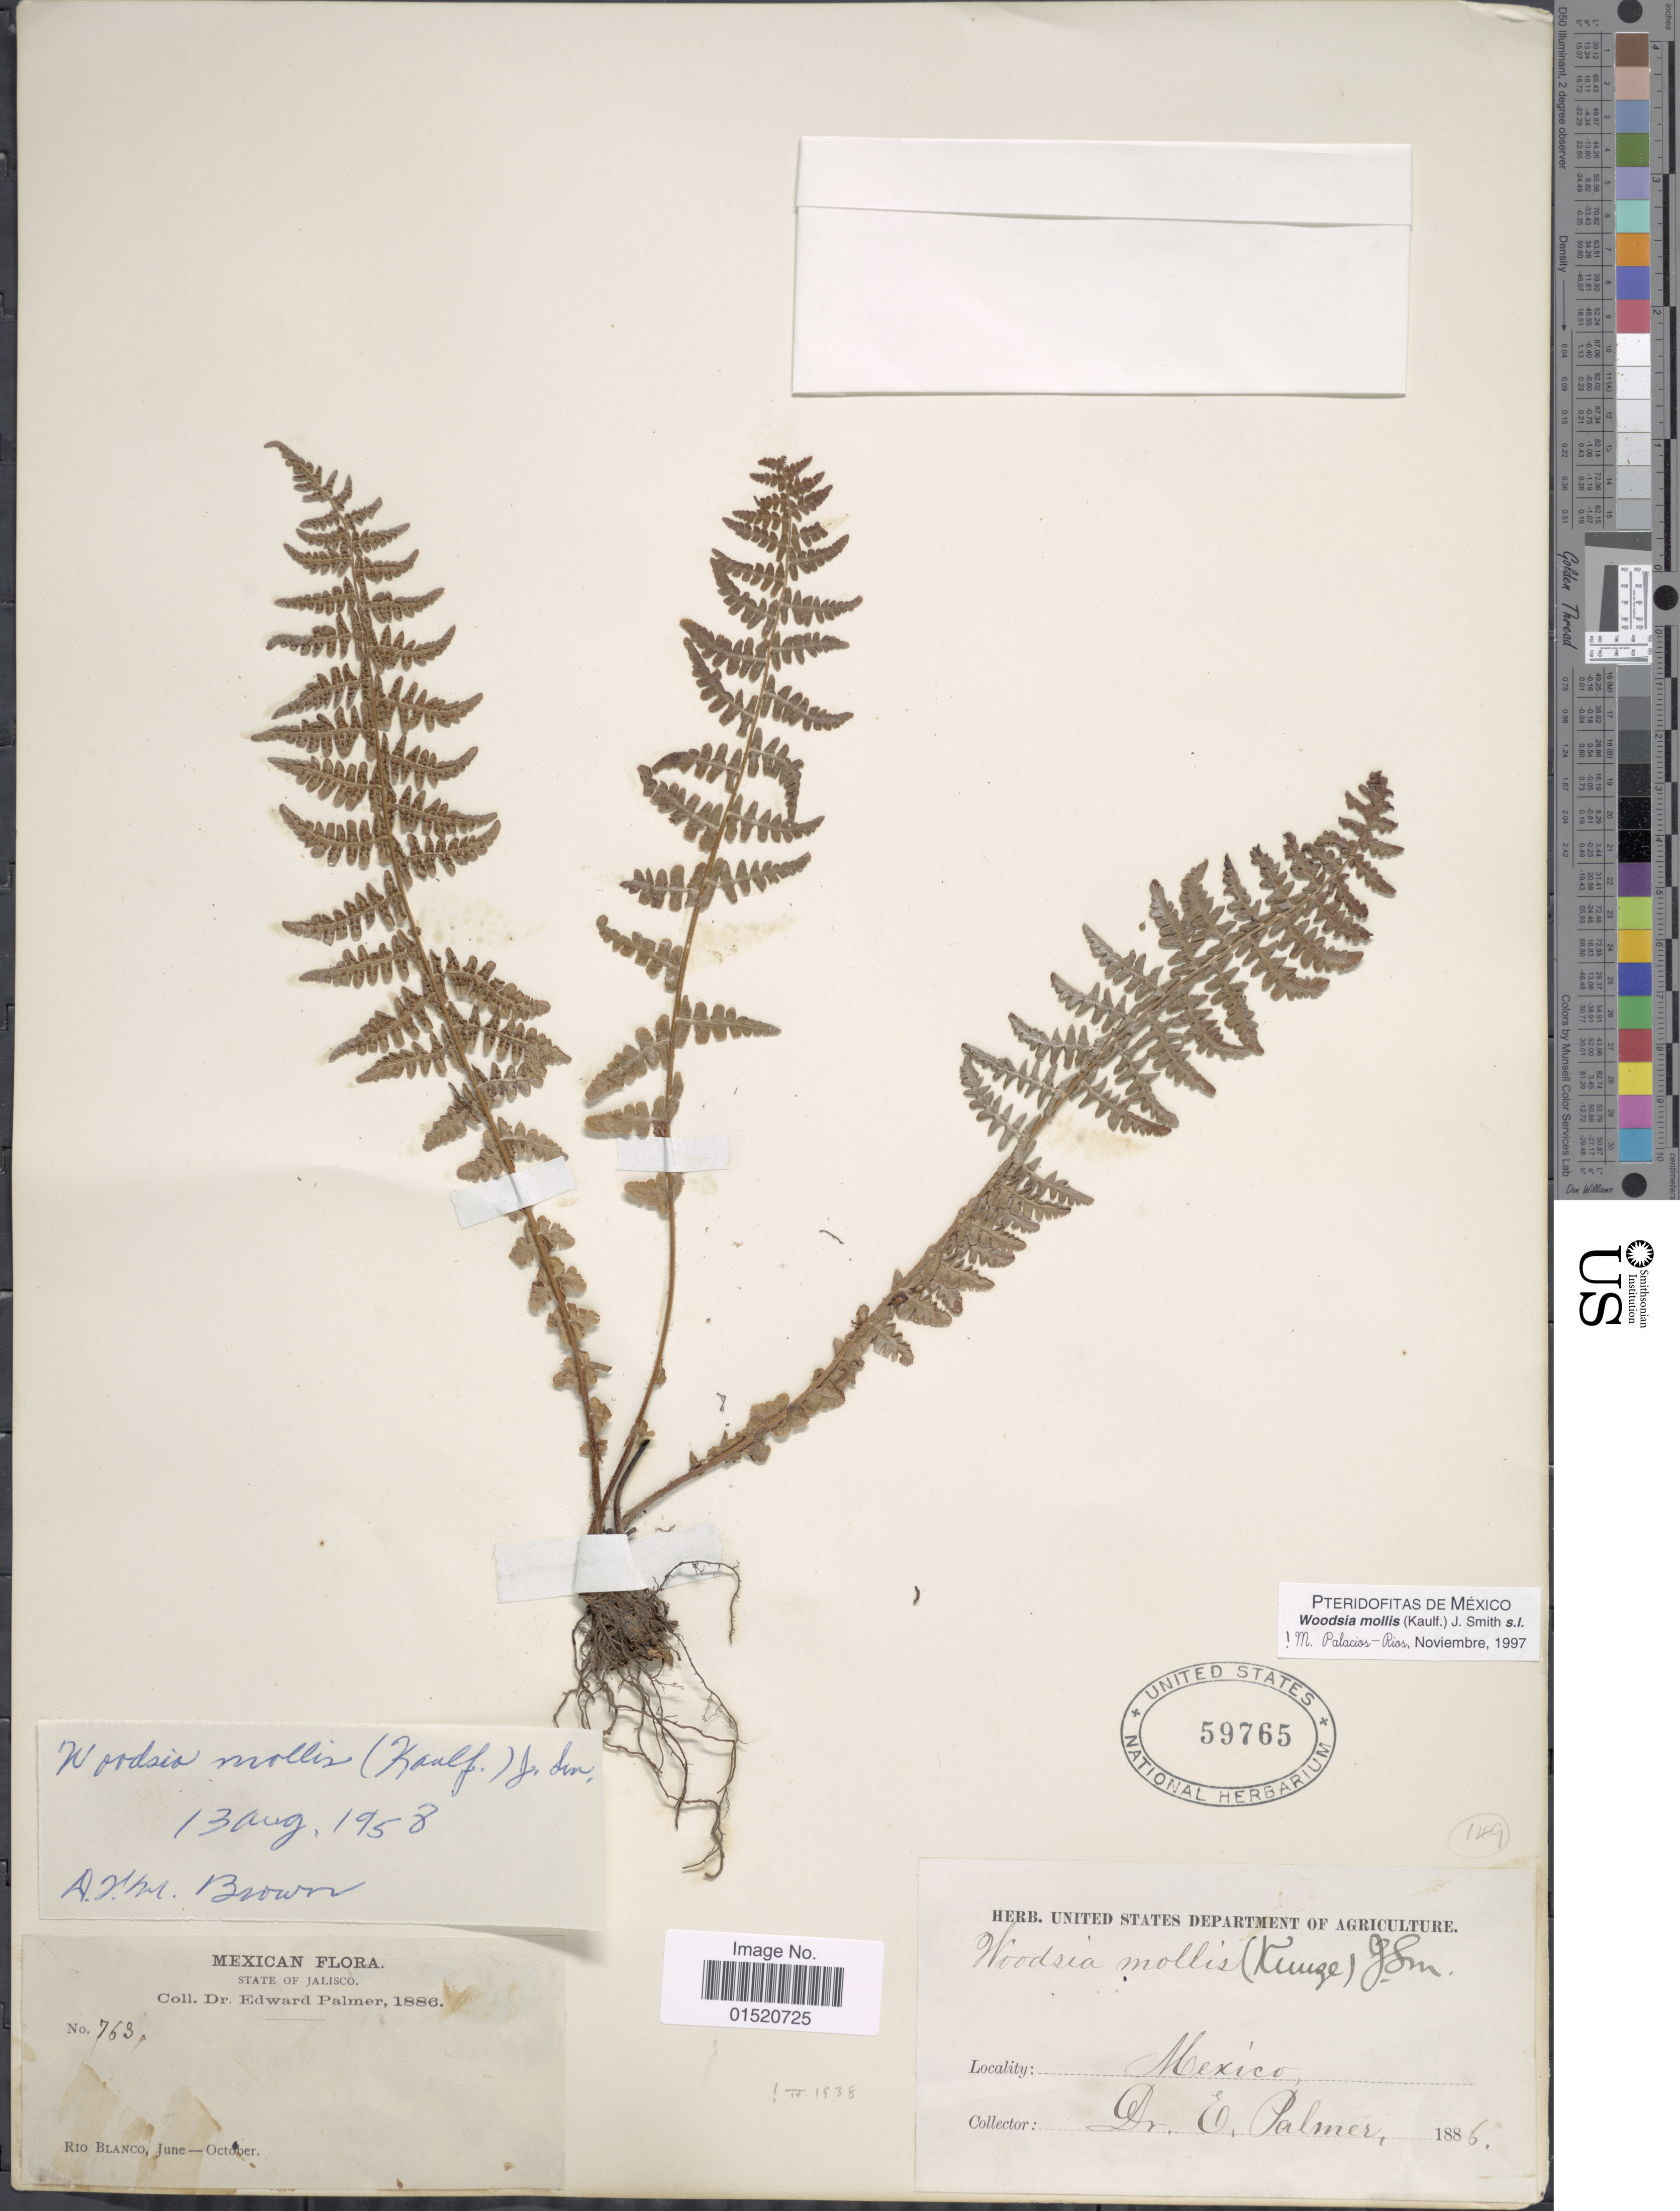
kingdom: Plantae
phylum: Tracheophyta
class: Polypodiopsida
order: Polypodiales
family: Woodsiaceae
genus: Woodsia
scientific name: Woodsia mollis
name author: (Kaulf.) J. Sm.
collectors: E. Palmer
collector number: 763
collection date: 1886-06/1886-10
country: Mexico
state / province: Jalisco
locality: Rio Blanco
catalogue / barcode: US 59765